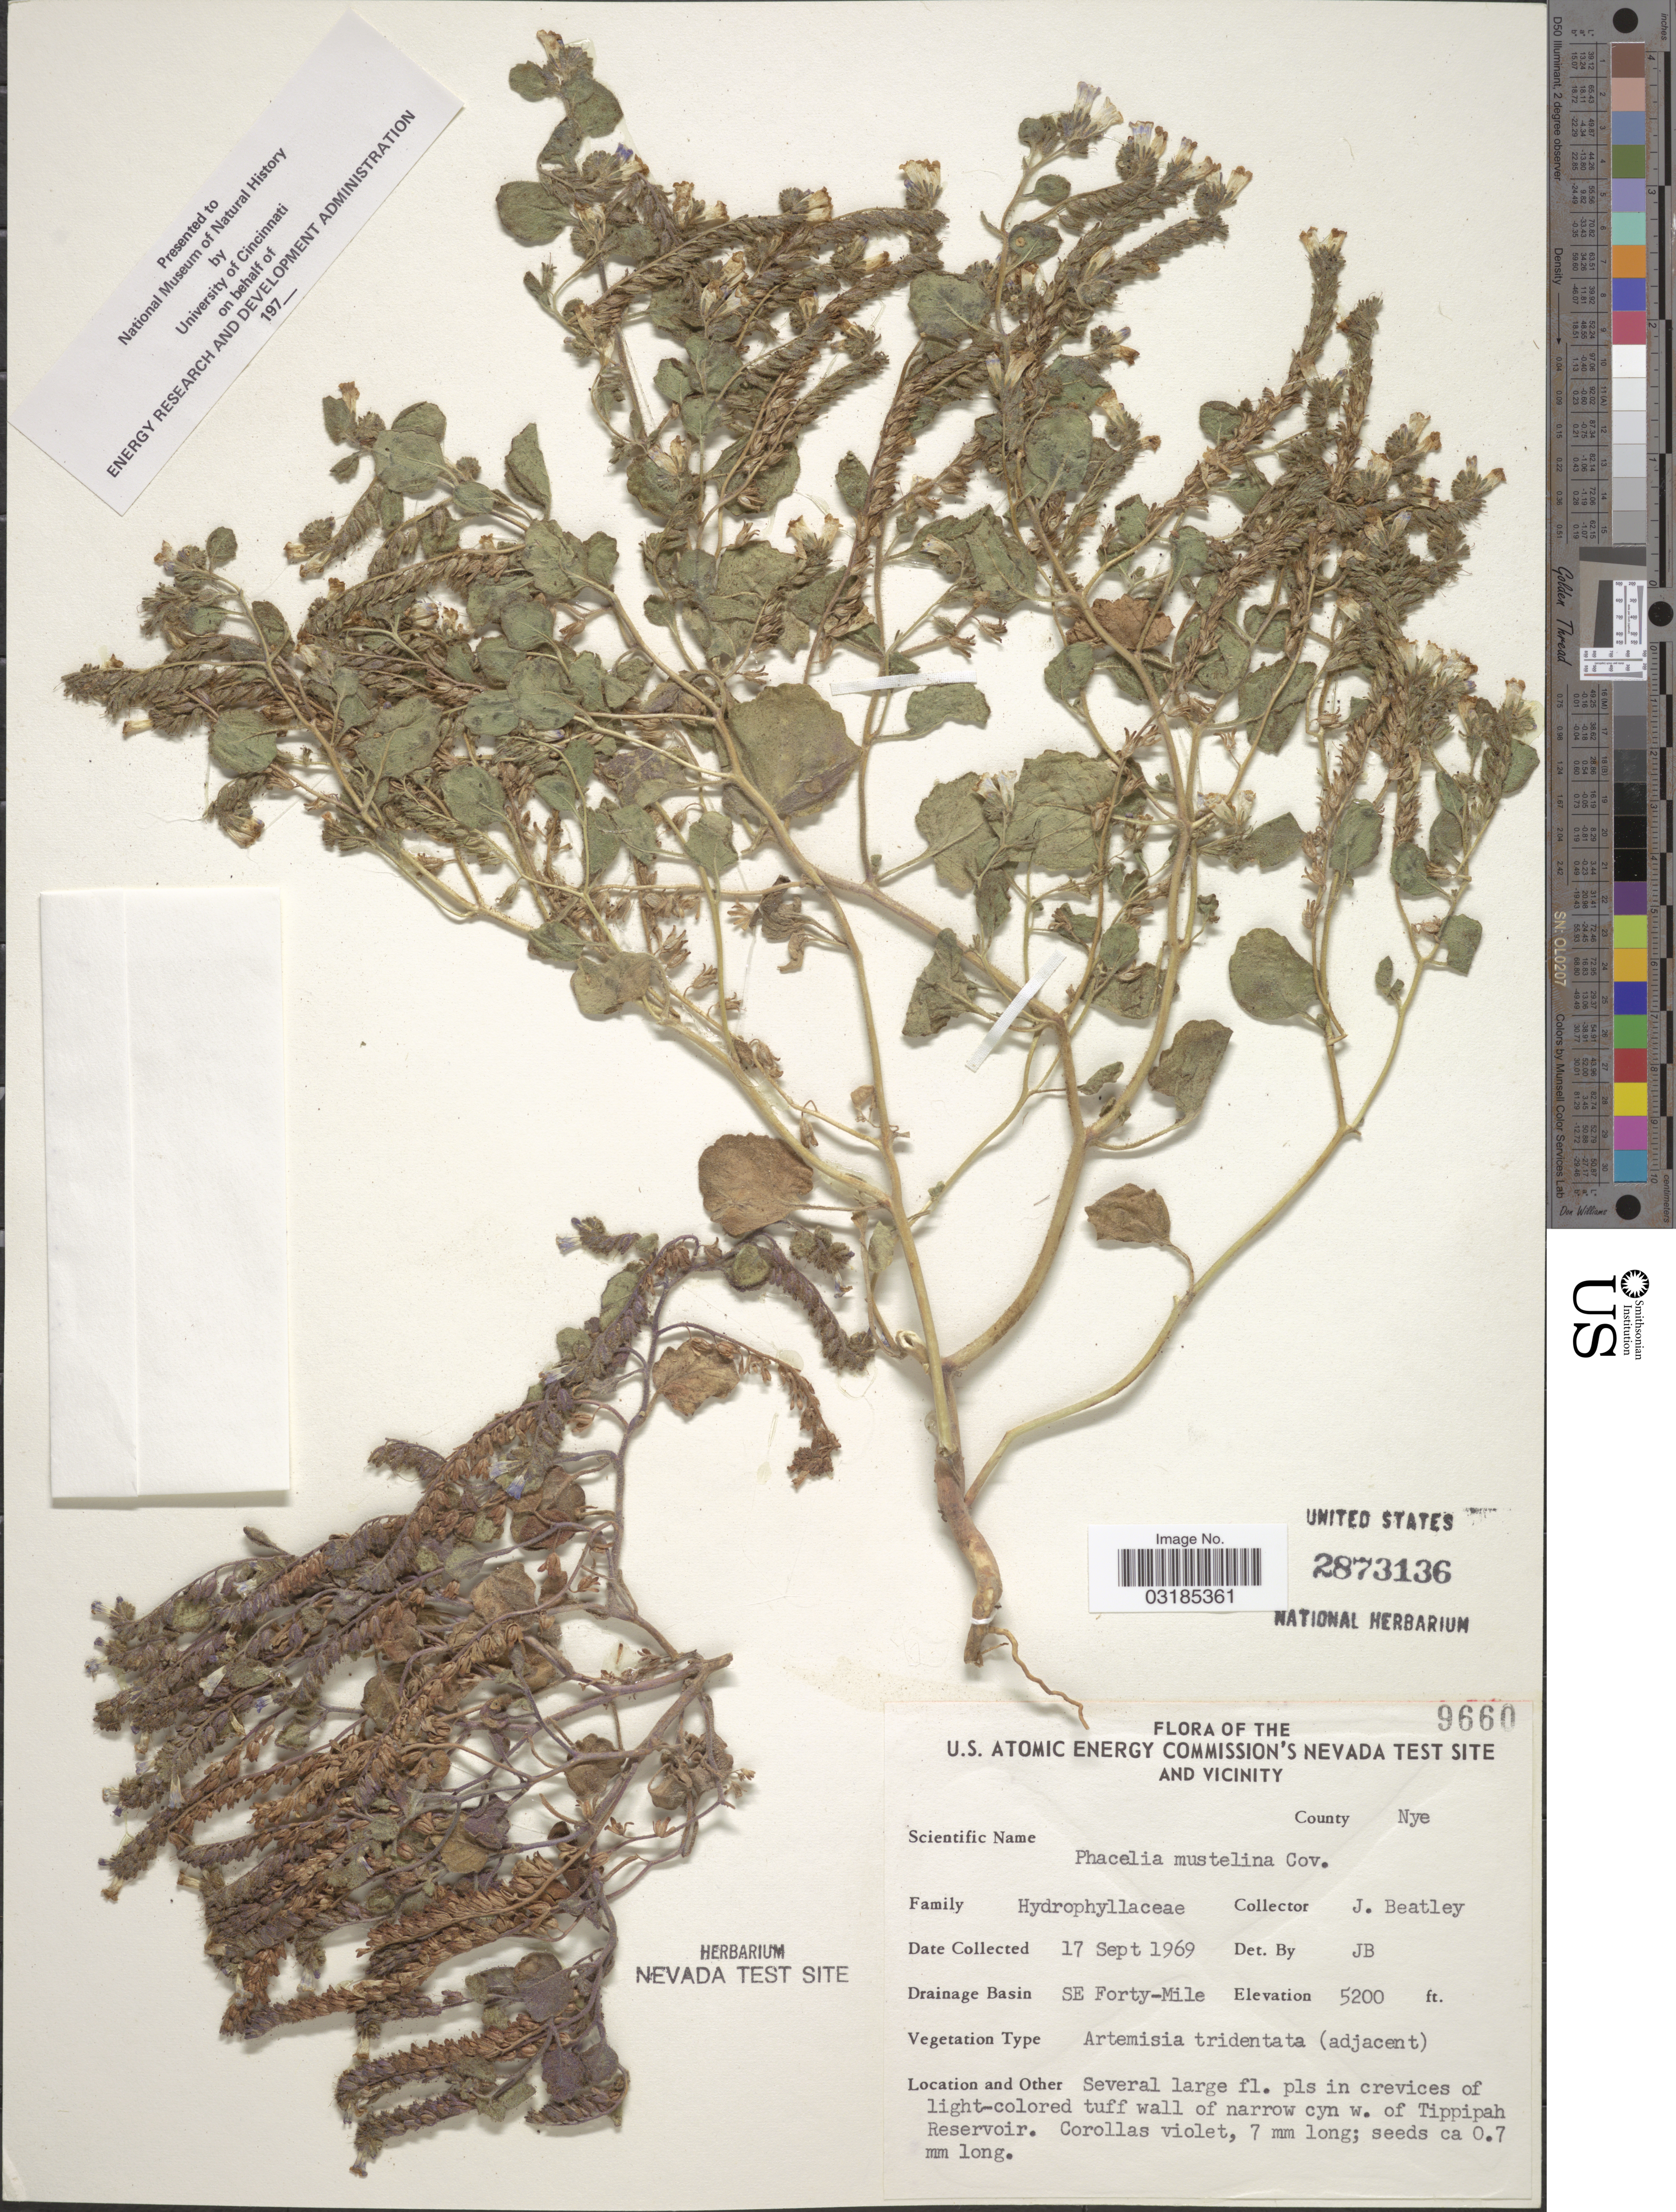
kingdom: Plantae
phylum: Tracheophyta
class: Magnoliopsida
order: Boraginales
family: Hydrophyllaceae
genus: Phacelia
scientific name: Phacelia mustelina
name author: Coville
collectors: J. C. Beatley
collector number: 9660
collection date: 1969-09-17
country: United States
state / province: Nevada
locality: U.S. Atomic Energy Commission's Nevada Test Site and Vicinity. County Nye. Drainage Basin SE Forty-Mile. Tuff wall of narrow cyn w. of Tippipah Reservoir.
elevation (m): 1585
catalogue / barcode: US 2873136